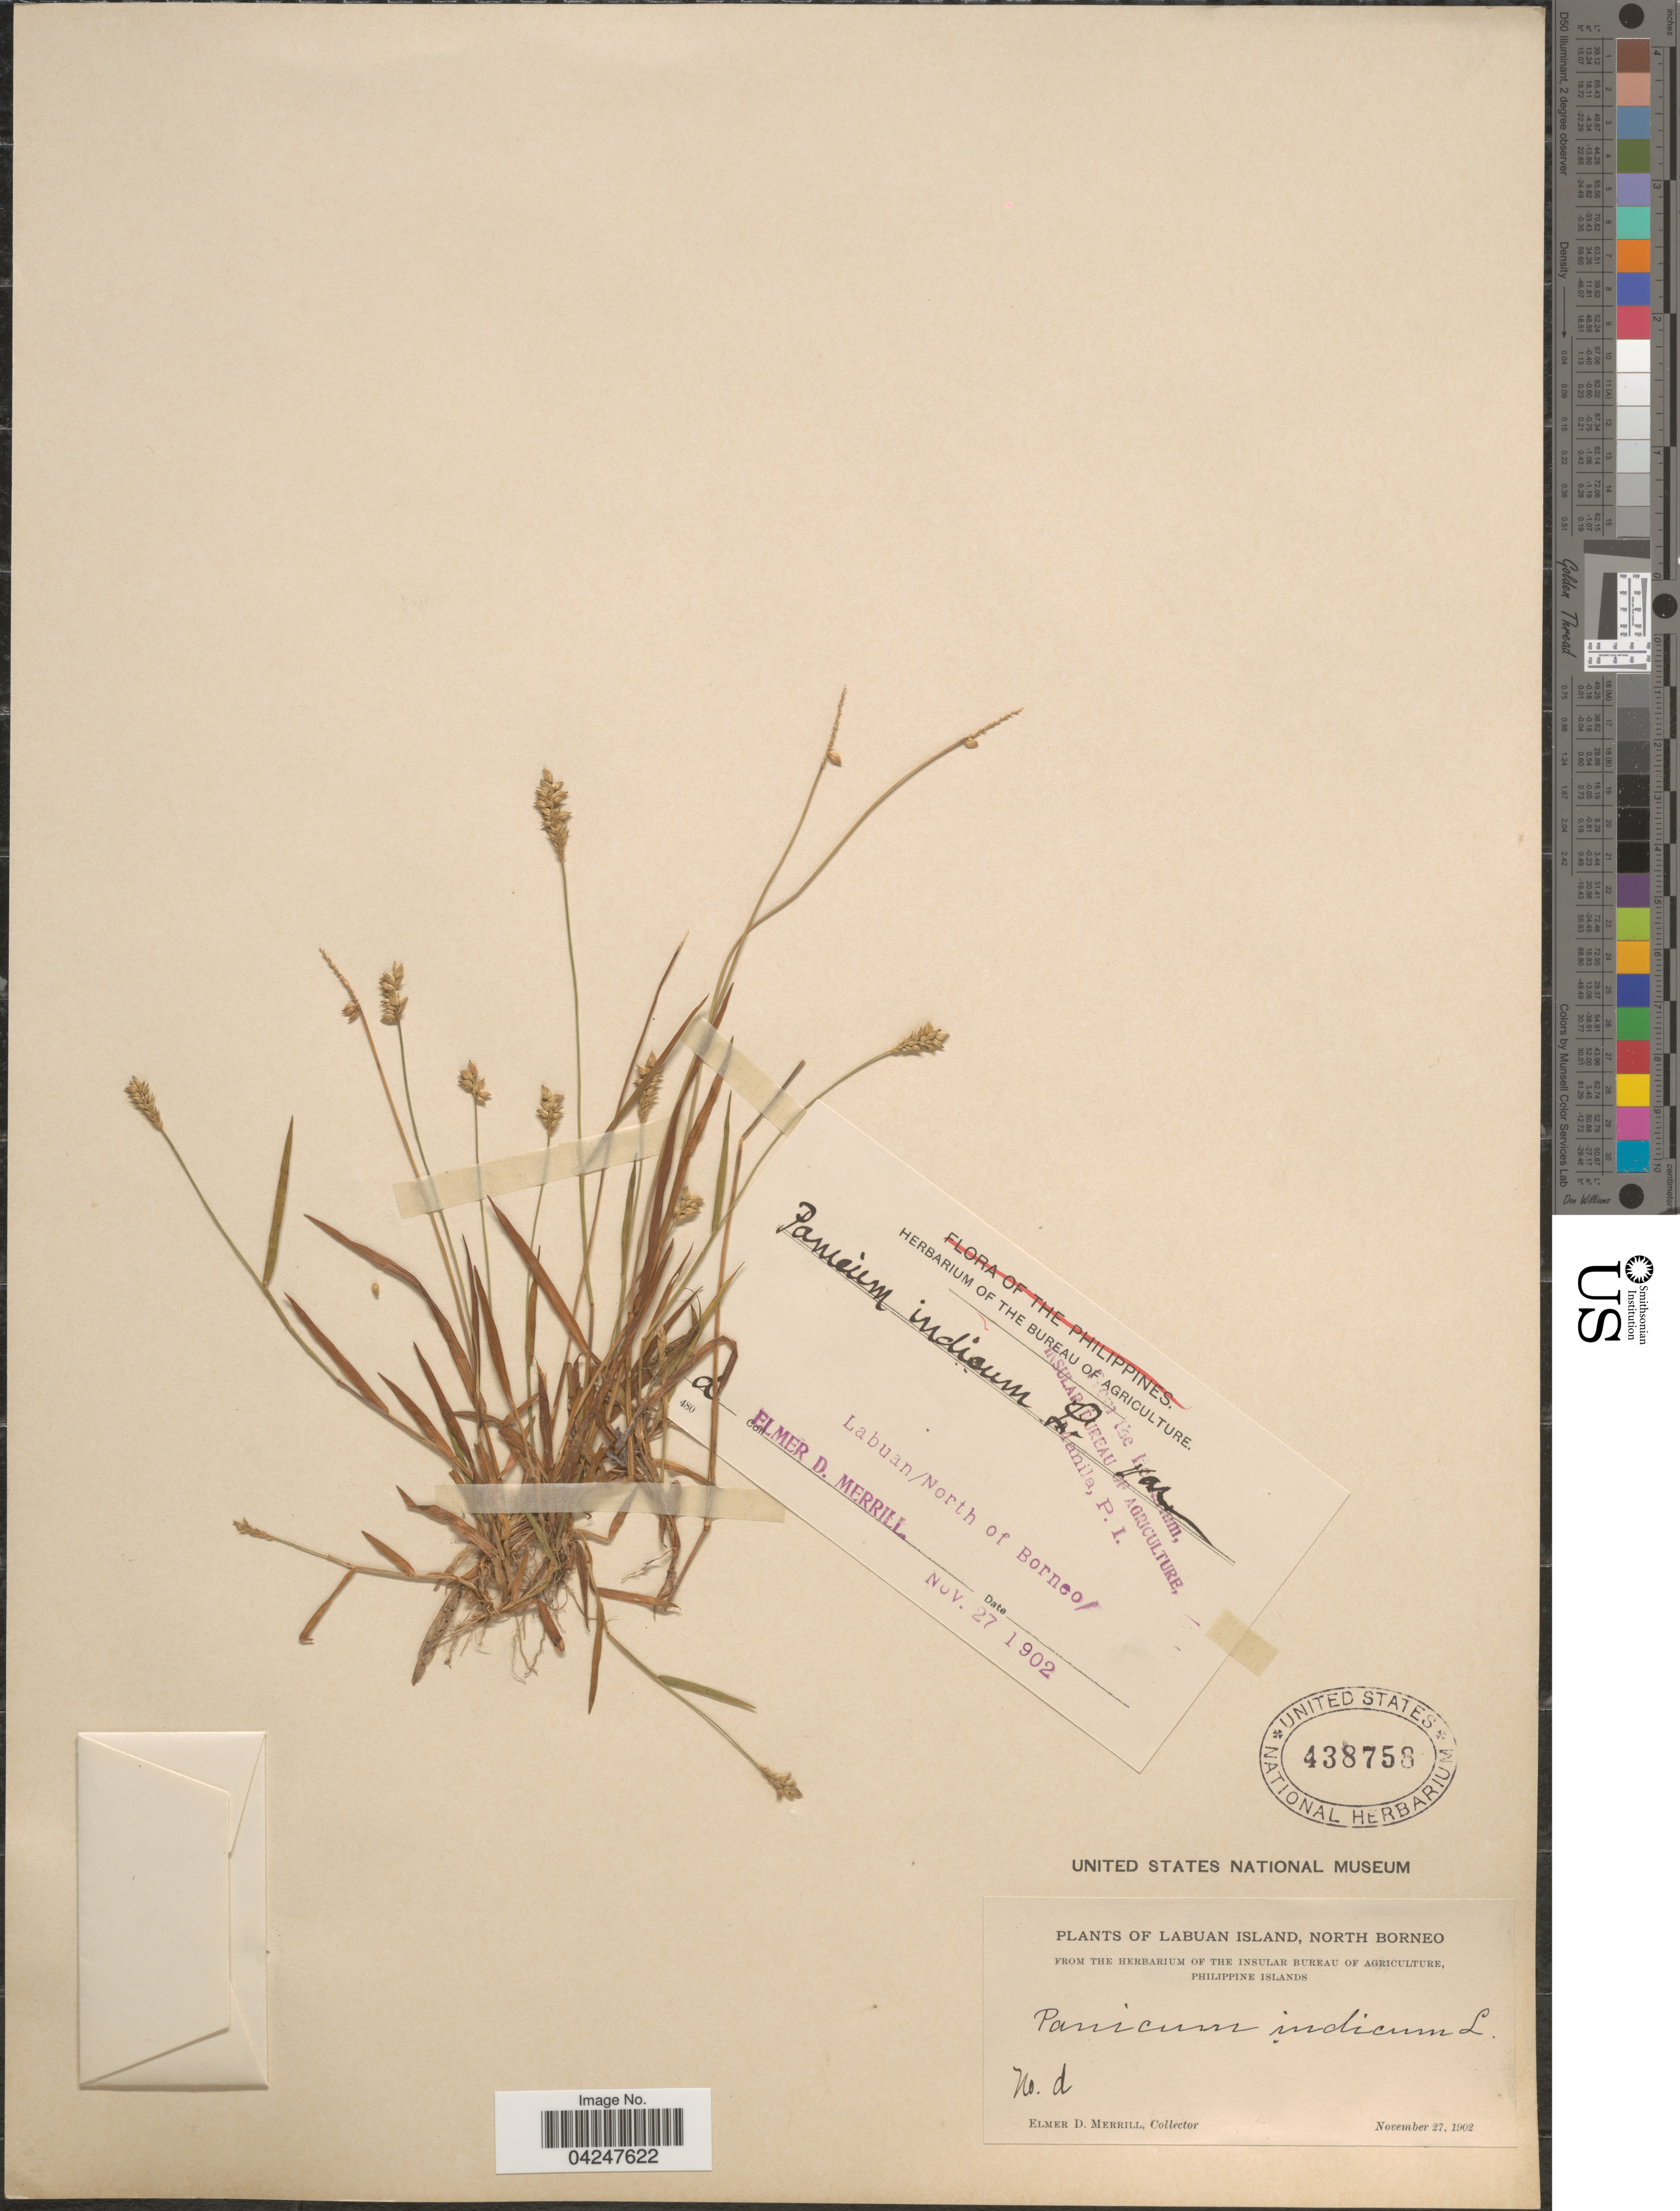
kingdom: Plantae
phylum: Tracheophyta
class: Liliopsida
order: Poales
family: Poaceae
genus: Sacciolepis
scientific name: Sacciolepis indica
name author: (L.) Chase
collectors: E. D. Merrill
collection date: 1902-11-27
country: Malaysia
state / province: Labuan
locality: Labuan Island, North Borneo.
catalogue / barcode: US 438758